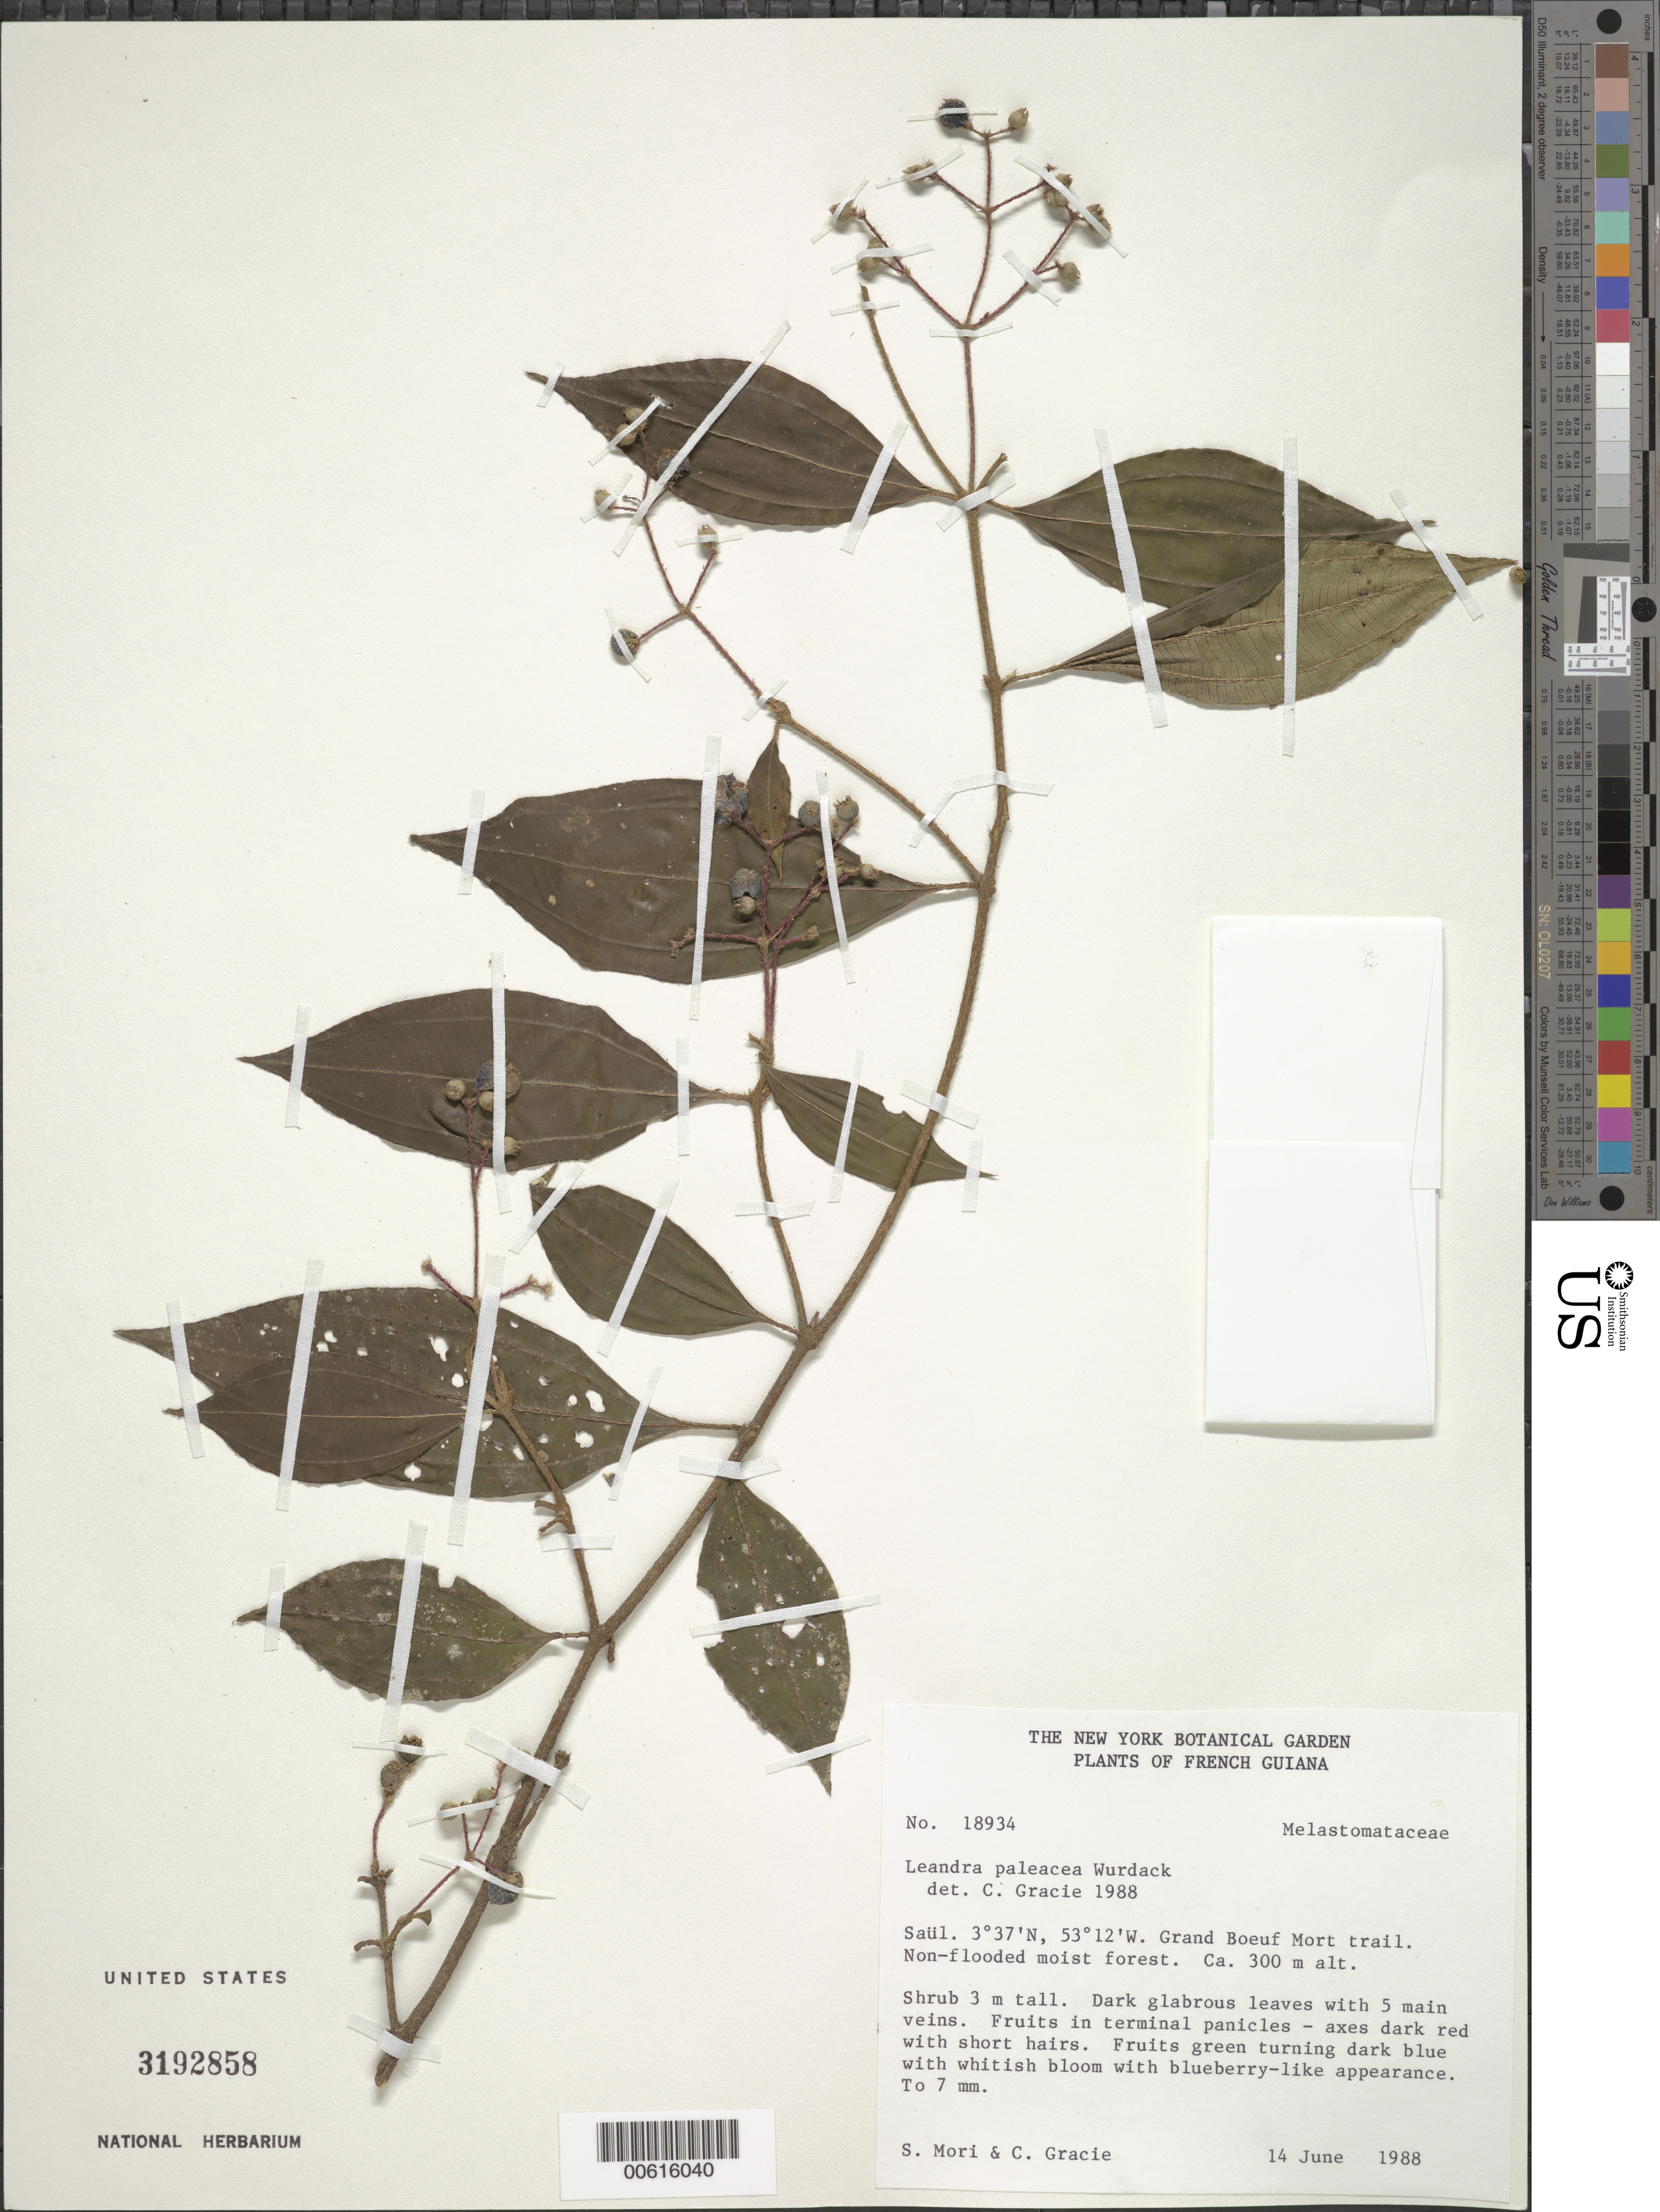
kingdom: Plantae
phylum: Tracheophyta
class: Magnoliopsida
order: Myrtales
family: Melastomataceae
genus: Leandra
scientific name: Leandra paleacea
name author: Wurdack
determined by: Gracie, Carol A.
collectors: S. Mori & C. A. Gracie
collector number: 18934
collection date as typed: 14-Jun-88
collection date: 1988-06-14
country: French Guiana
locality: Saül, Grand Boeuf Mort trail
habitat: Non-flooded moist forest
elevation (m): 300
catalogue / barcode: US 3192858